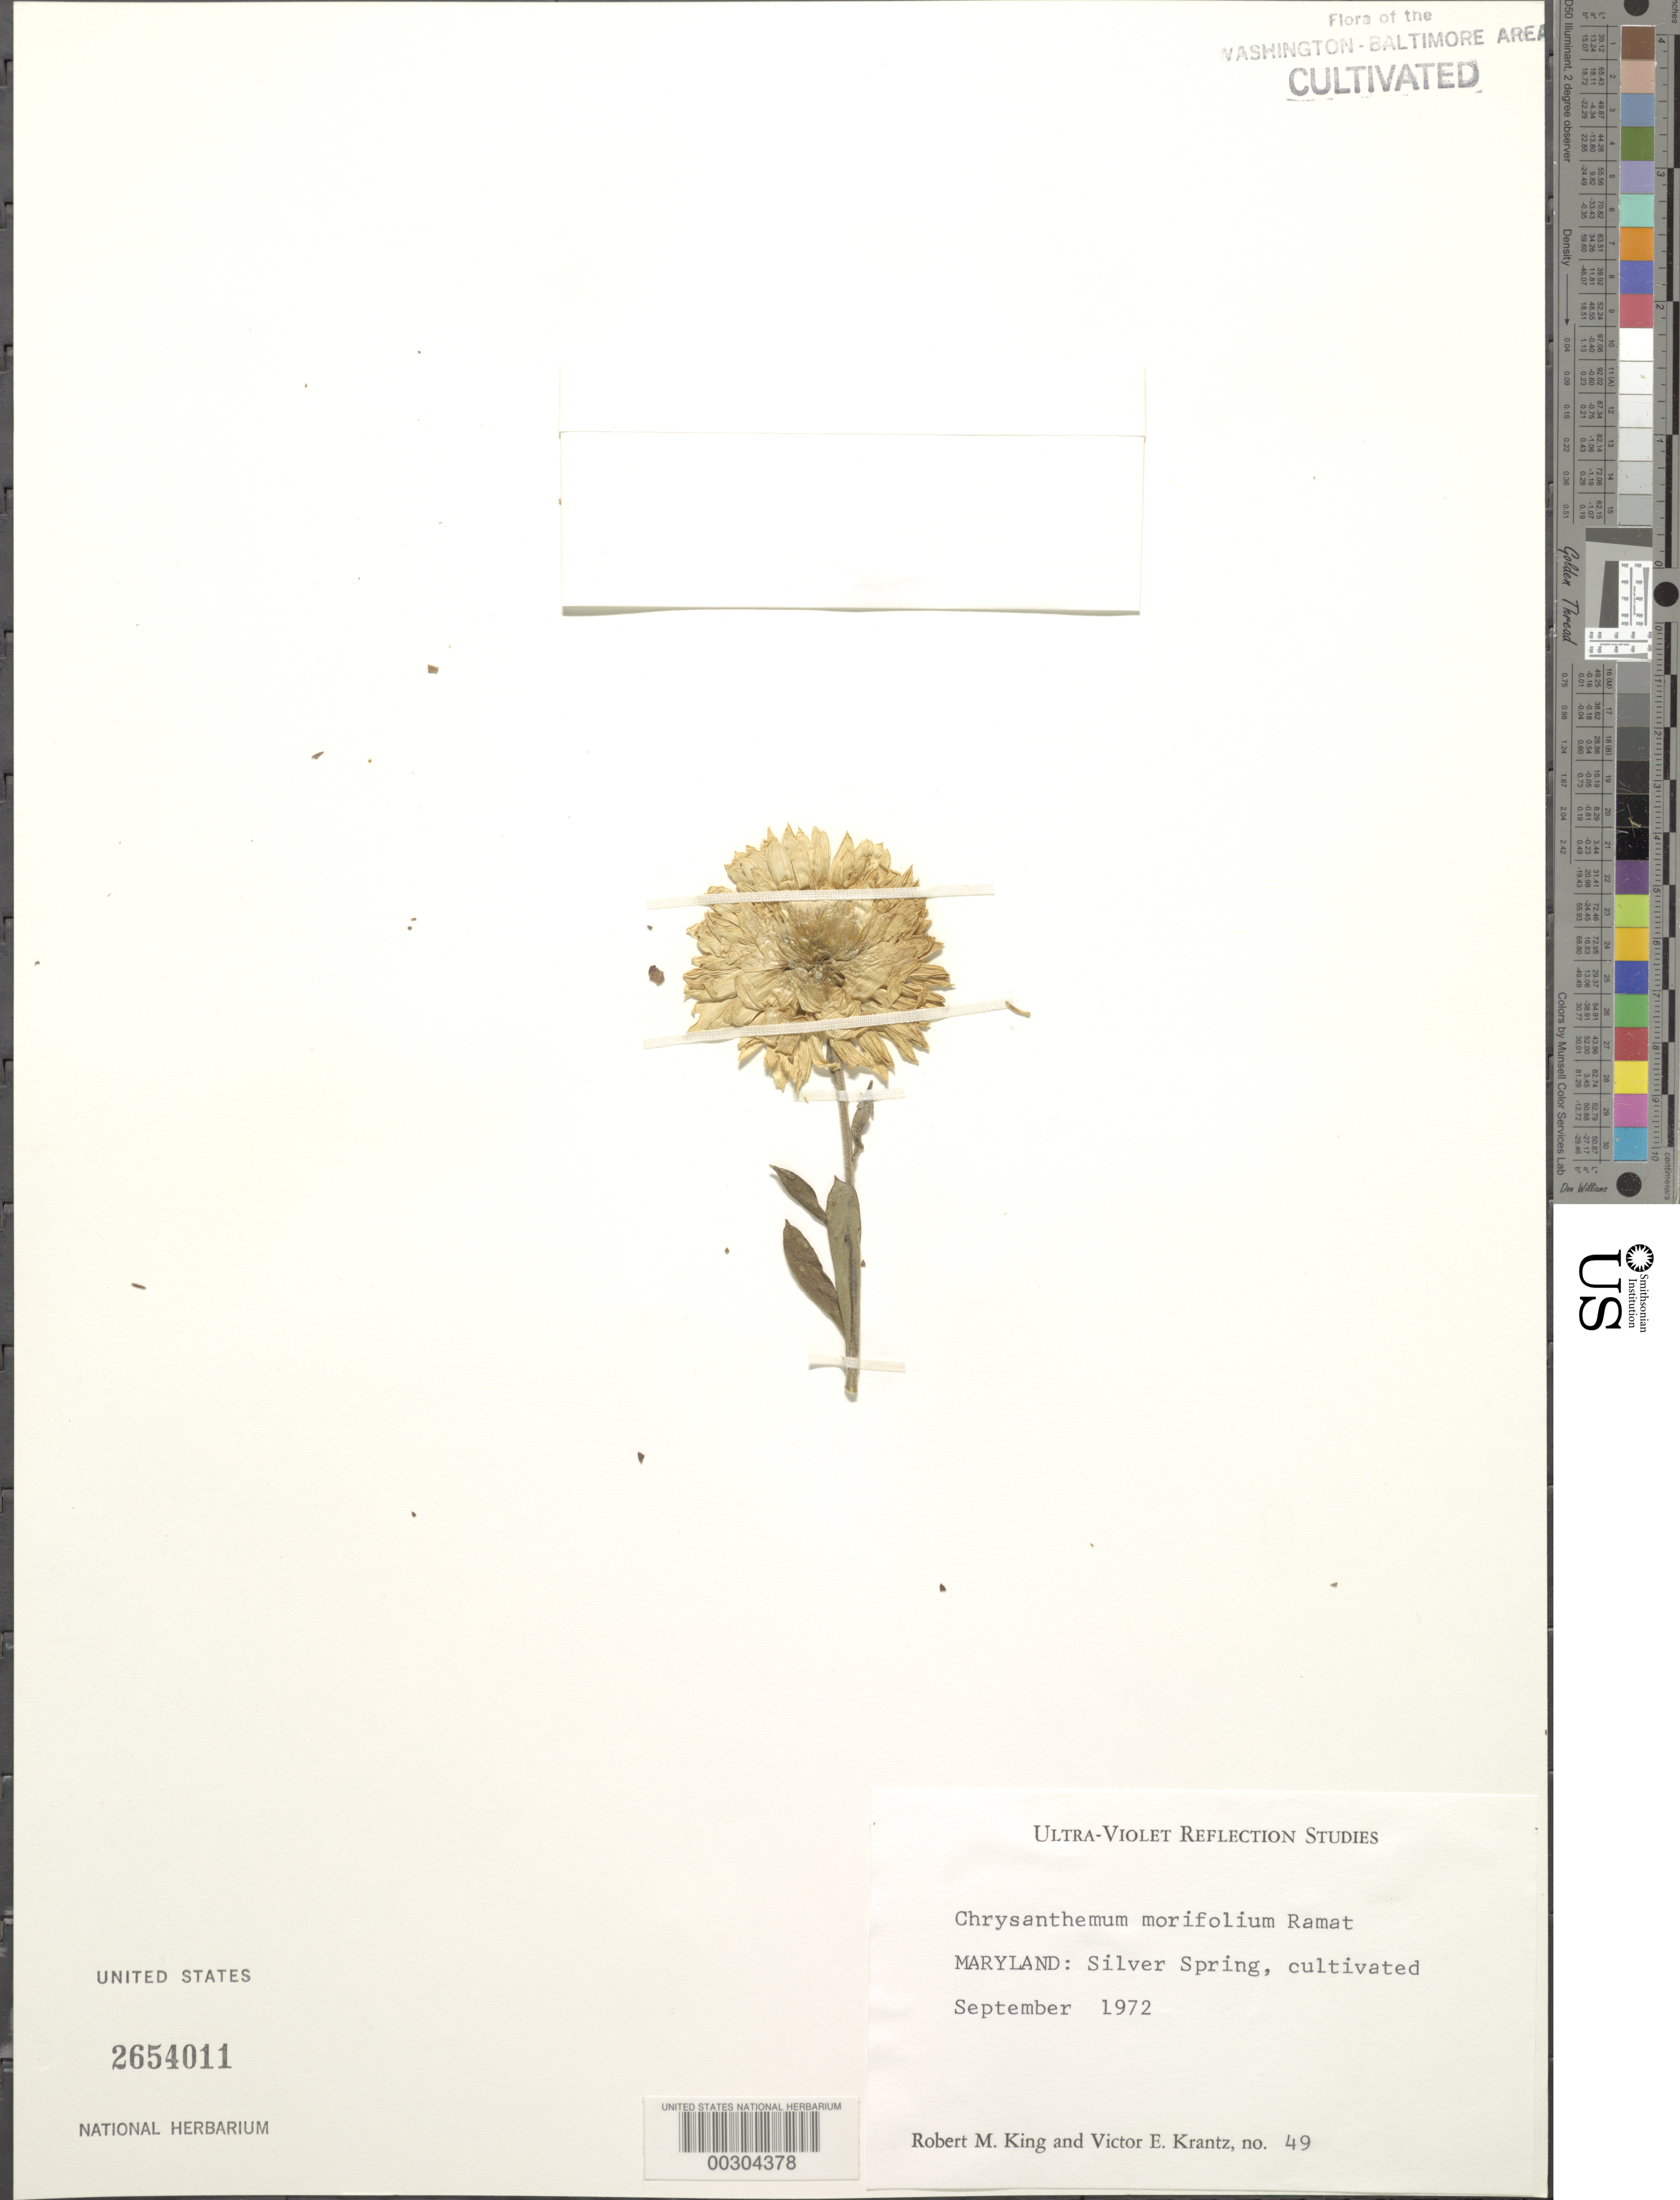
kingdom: Plantae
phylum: Tracheophyta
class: Magnoliopsida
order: Asterales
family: Asteraceae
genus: Chrysanthemum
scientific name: Chrysanthemum x morifolium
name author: (Ramat.) Hemsl.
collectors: R. M. King & V. Krantz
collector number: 49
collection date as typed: Sep 1972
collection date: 1972-09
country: United States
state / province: Maryland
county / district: Montgomery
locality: Silver Spring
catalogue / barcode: US 2654011